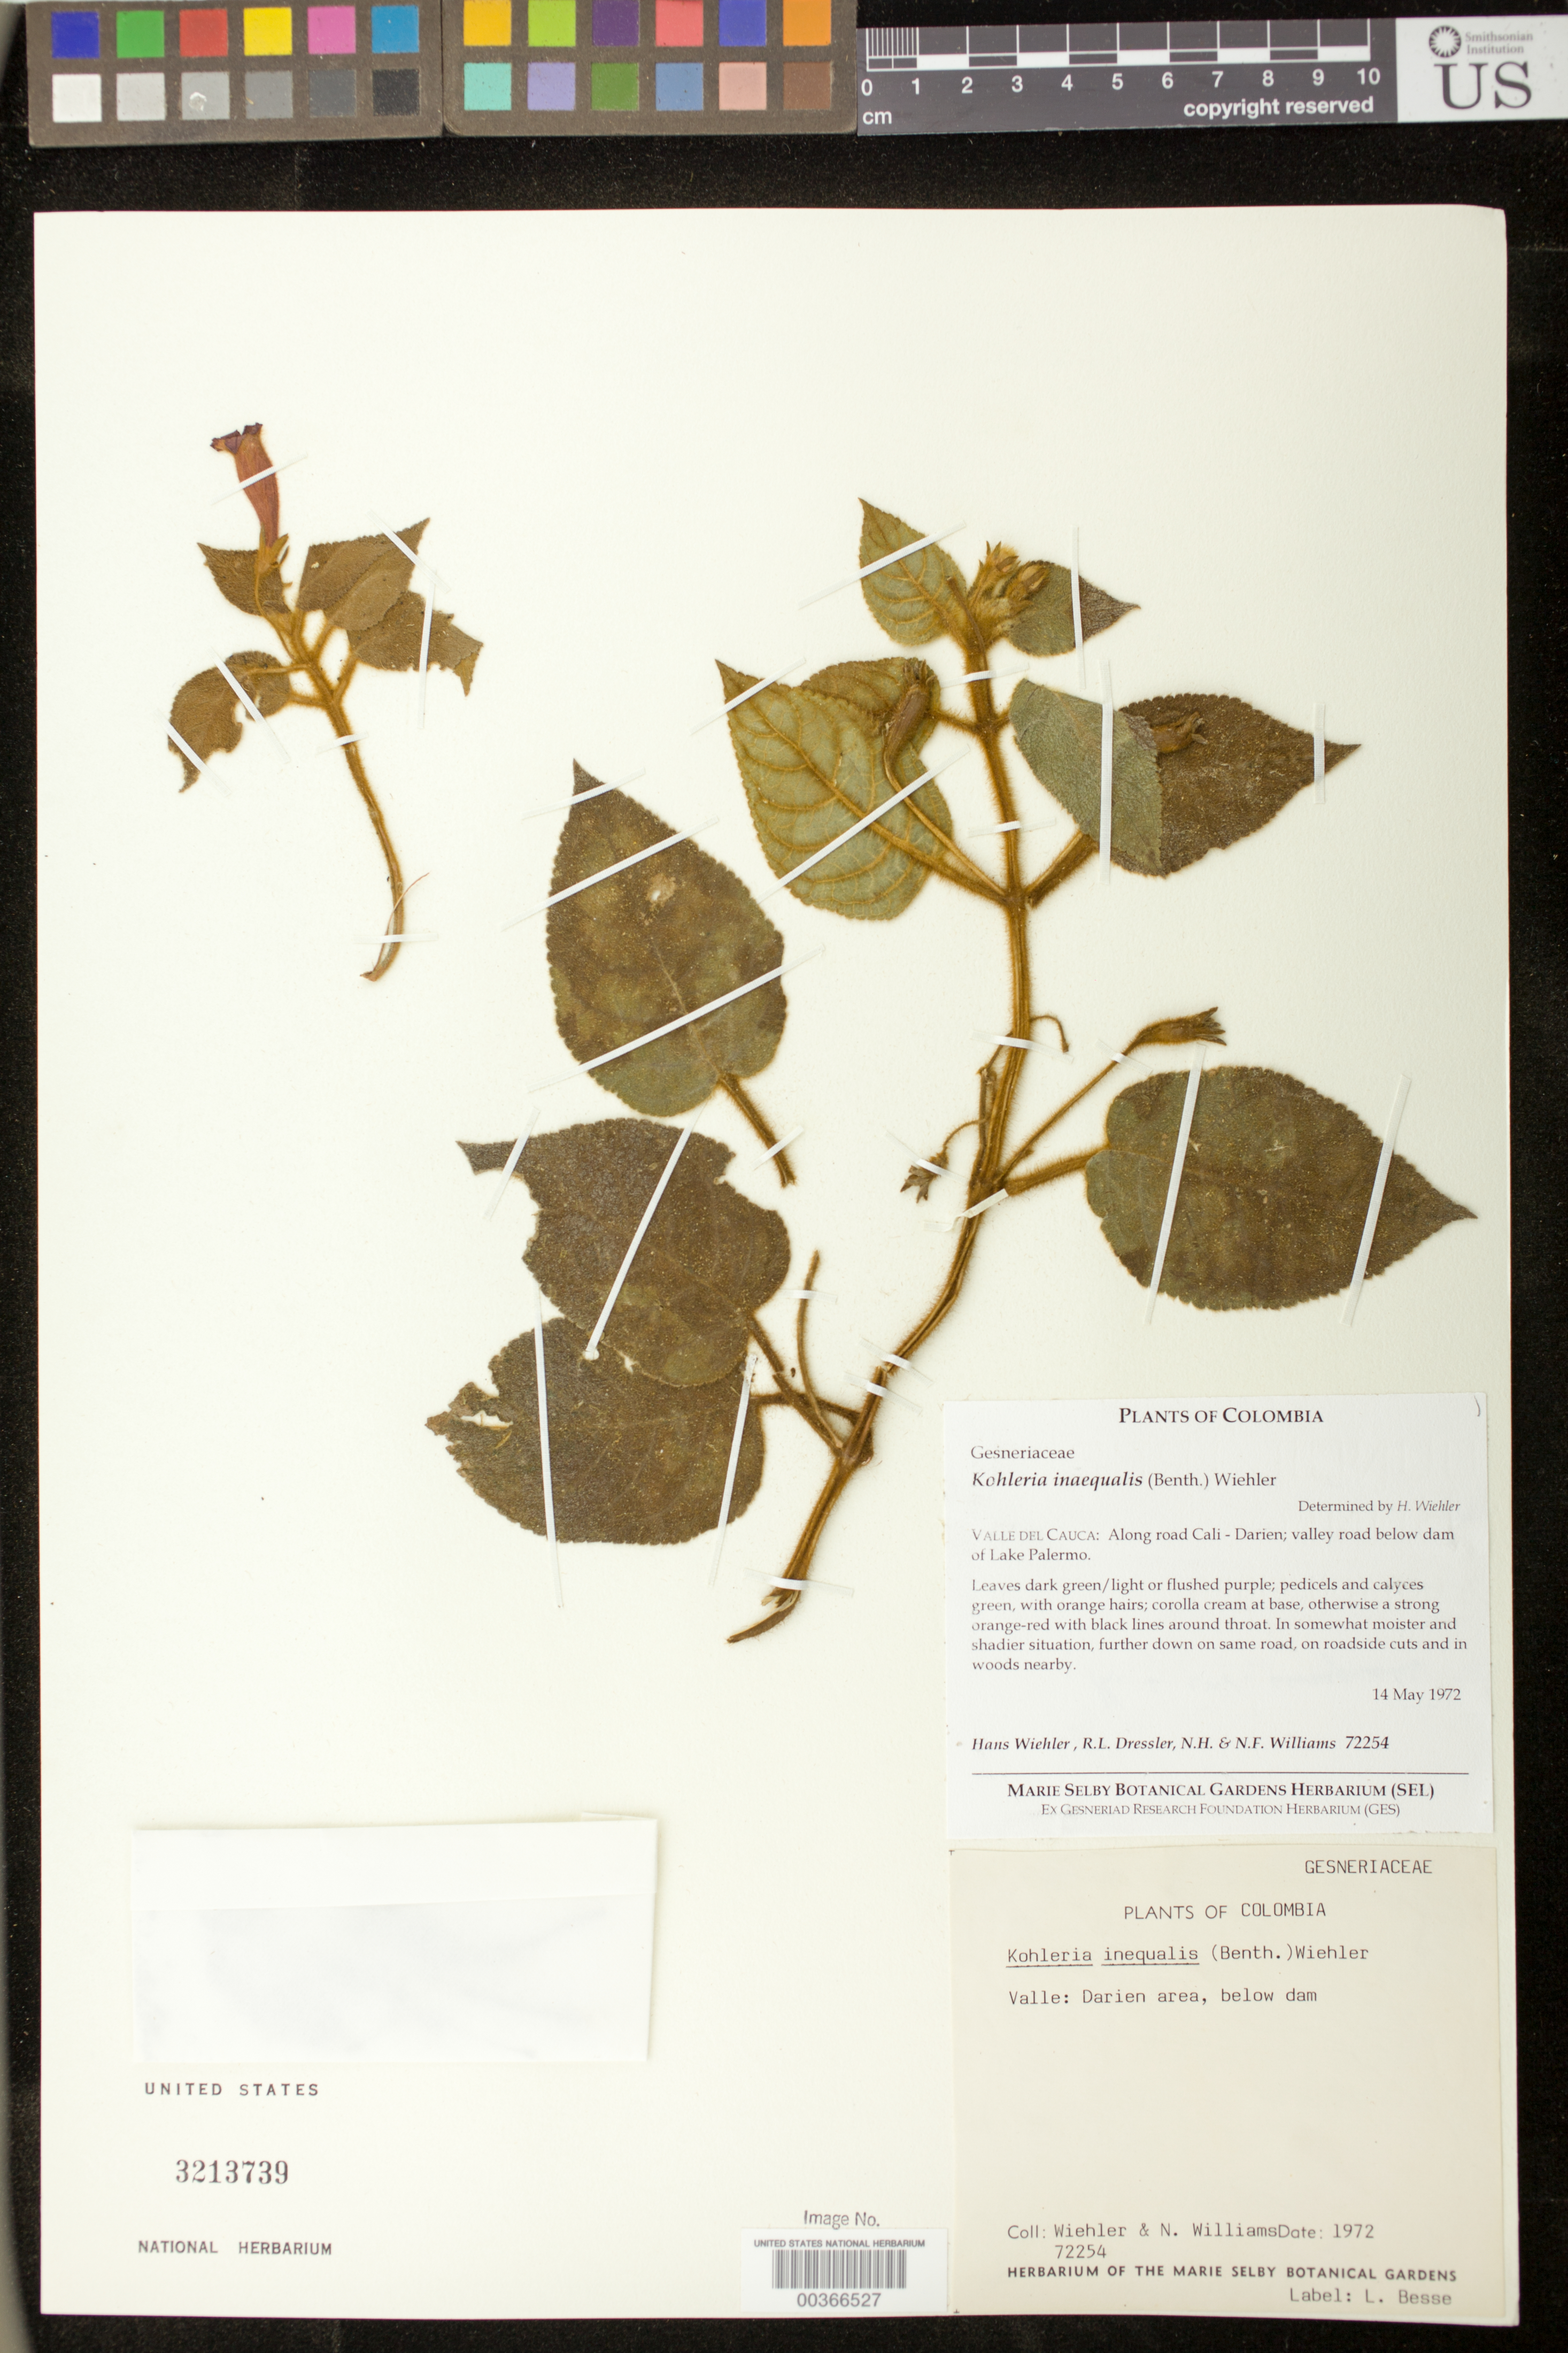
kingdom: Plantae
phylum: Tracheophyta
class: Magnoliopsida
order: Lamiales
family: Gesneriaceae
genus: Kohleria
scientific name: Kohleria inaequalis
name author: (Benth.) Wiehler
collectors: H. J. Wiehler, R. Dressler, N. H. Williams & N. Williams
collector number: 72254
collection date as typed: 14 May 1972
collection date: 1972-05-14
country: Colombia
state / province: Valle del Cauca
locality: Valle del Cauca: along road Cali-Darien; valley road below dam of Lake Palermo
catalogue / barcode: US 3213739